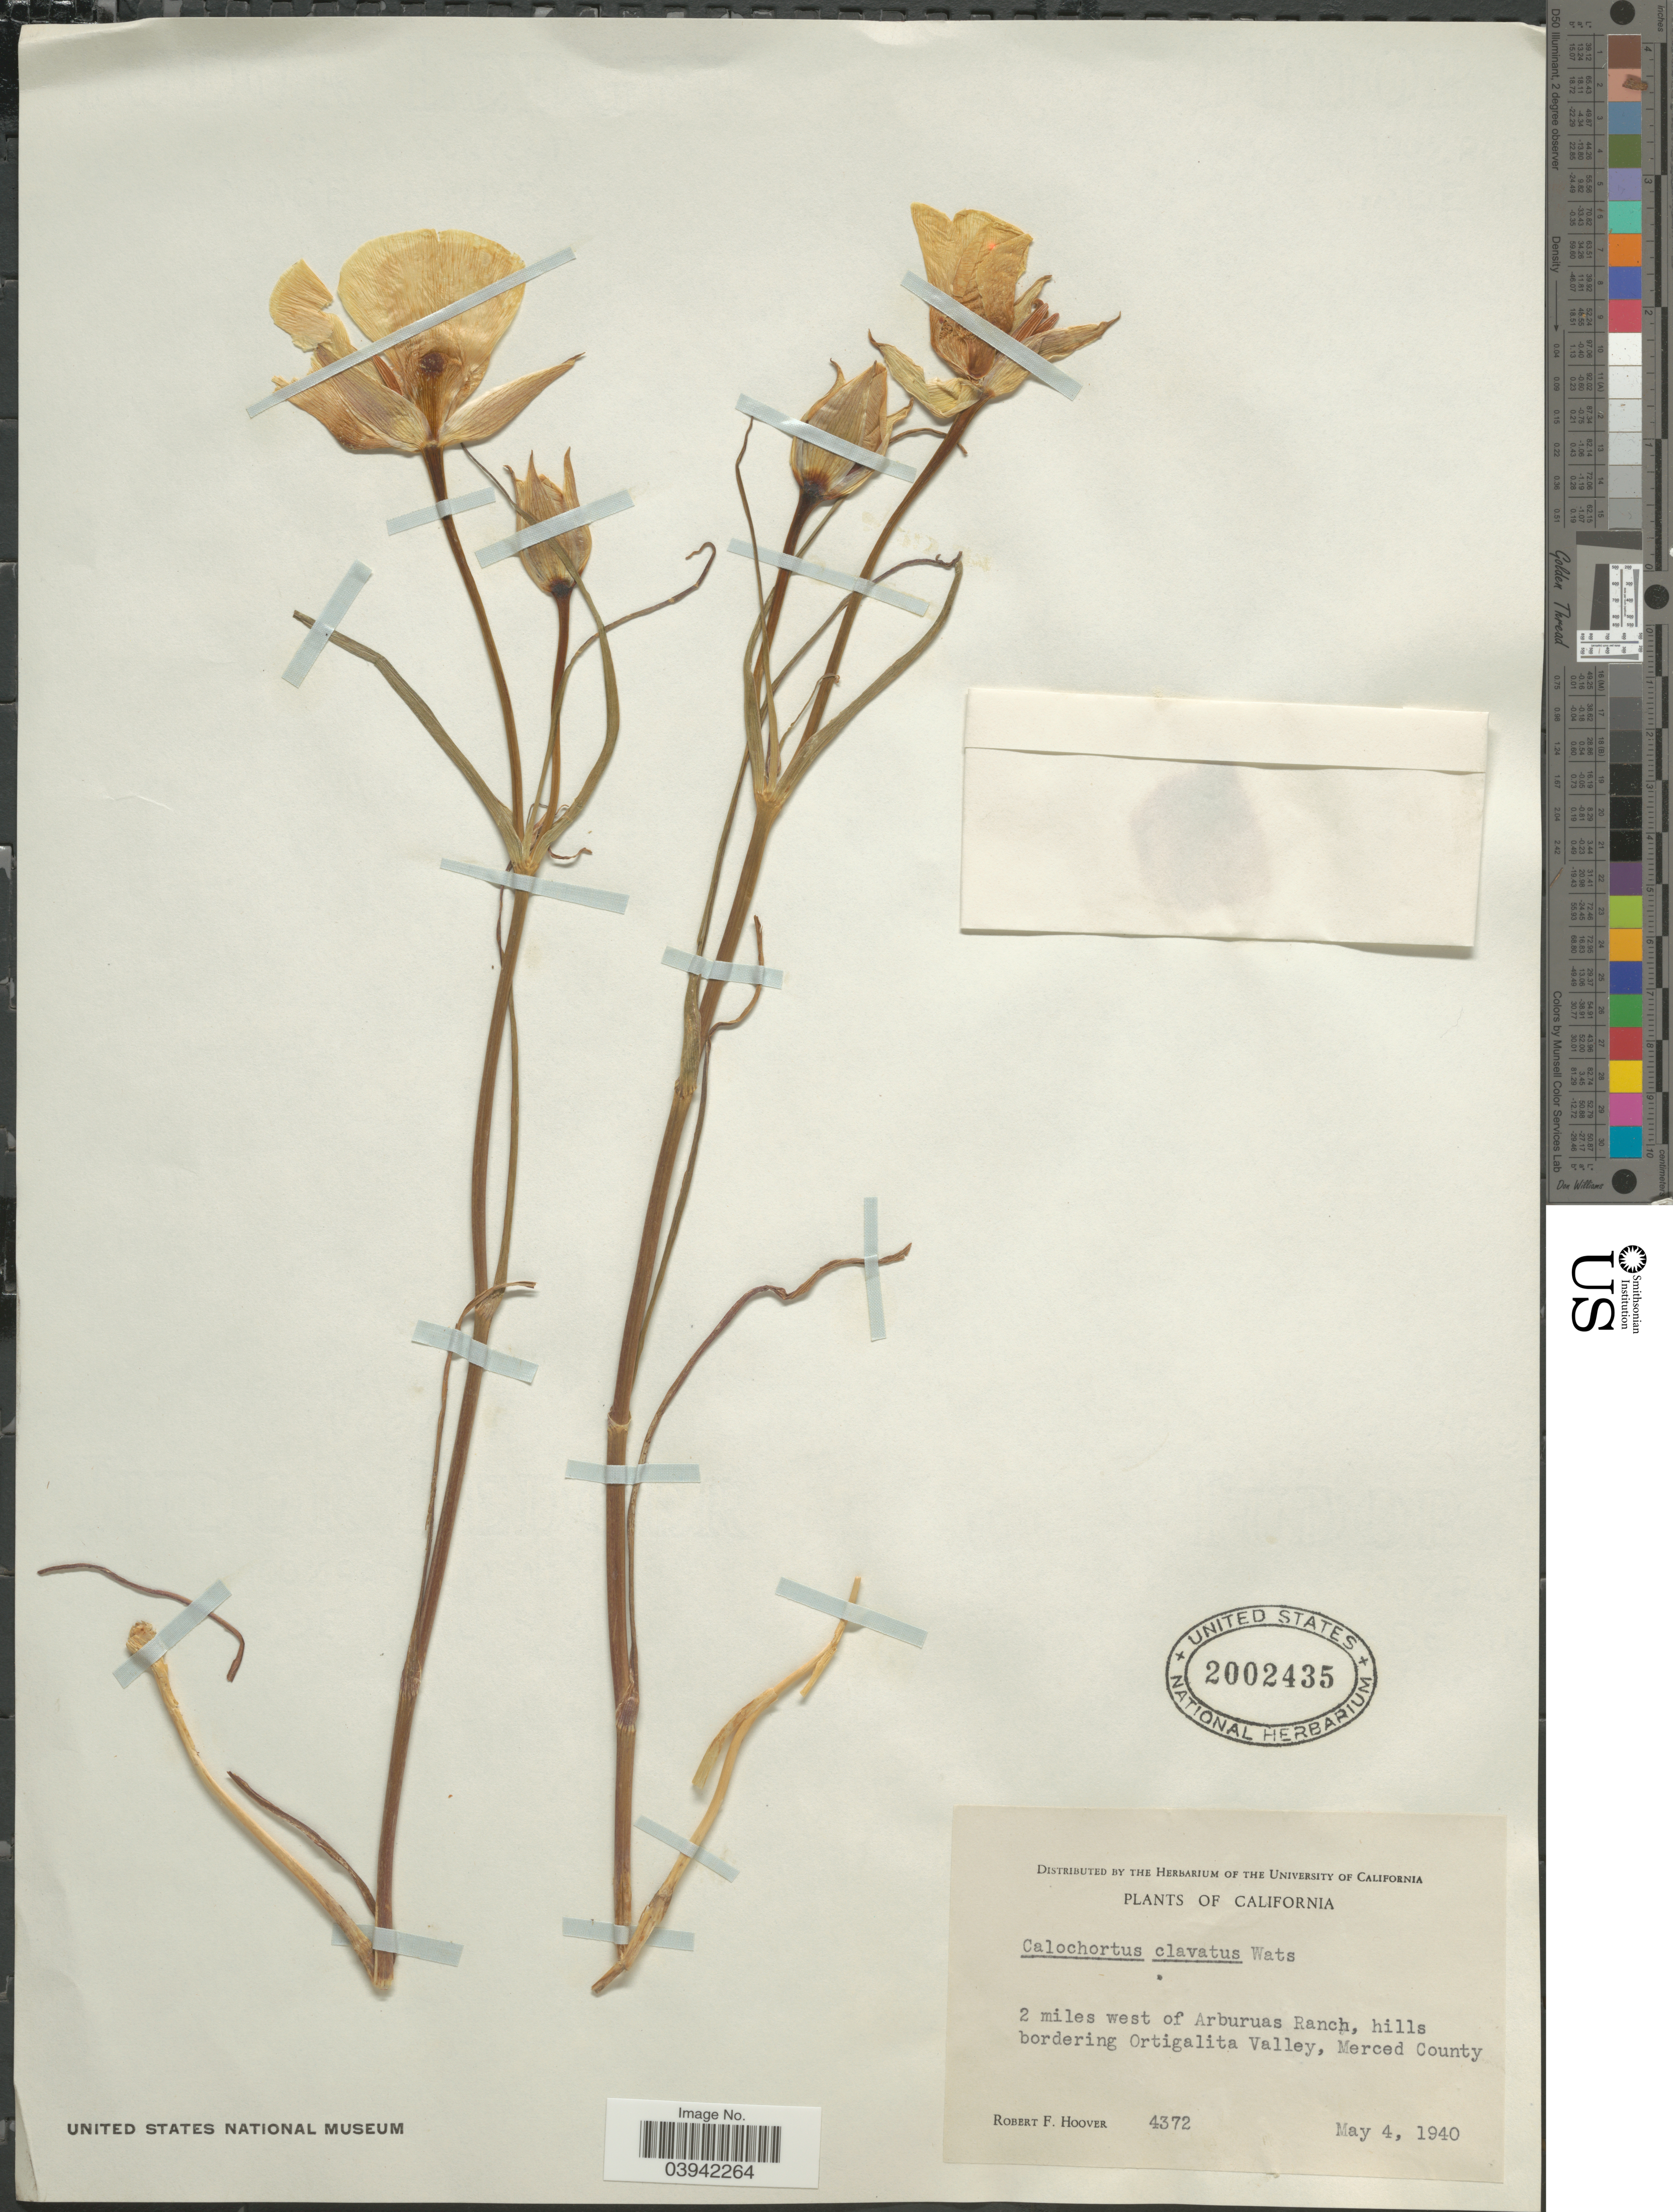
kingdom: Plantae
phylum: Tracheophyta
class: Liliopsida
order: Liliales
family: Liliaceae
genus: Calochortus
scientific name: Calochortus clavatus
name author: S. Watson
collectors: R. F. Hoover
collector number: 4372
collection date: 1940-05-04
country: United States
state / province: California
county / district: Merced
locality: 2 miles west of Arburuas Ranch, hills bordering Ortigalita Valley, Merced County.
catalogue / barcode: US 2002435